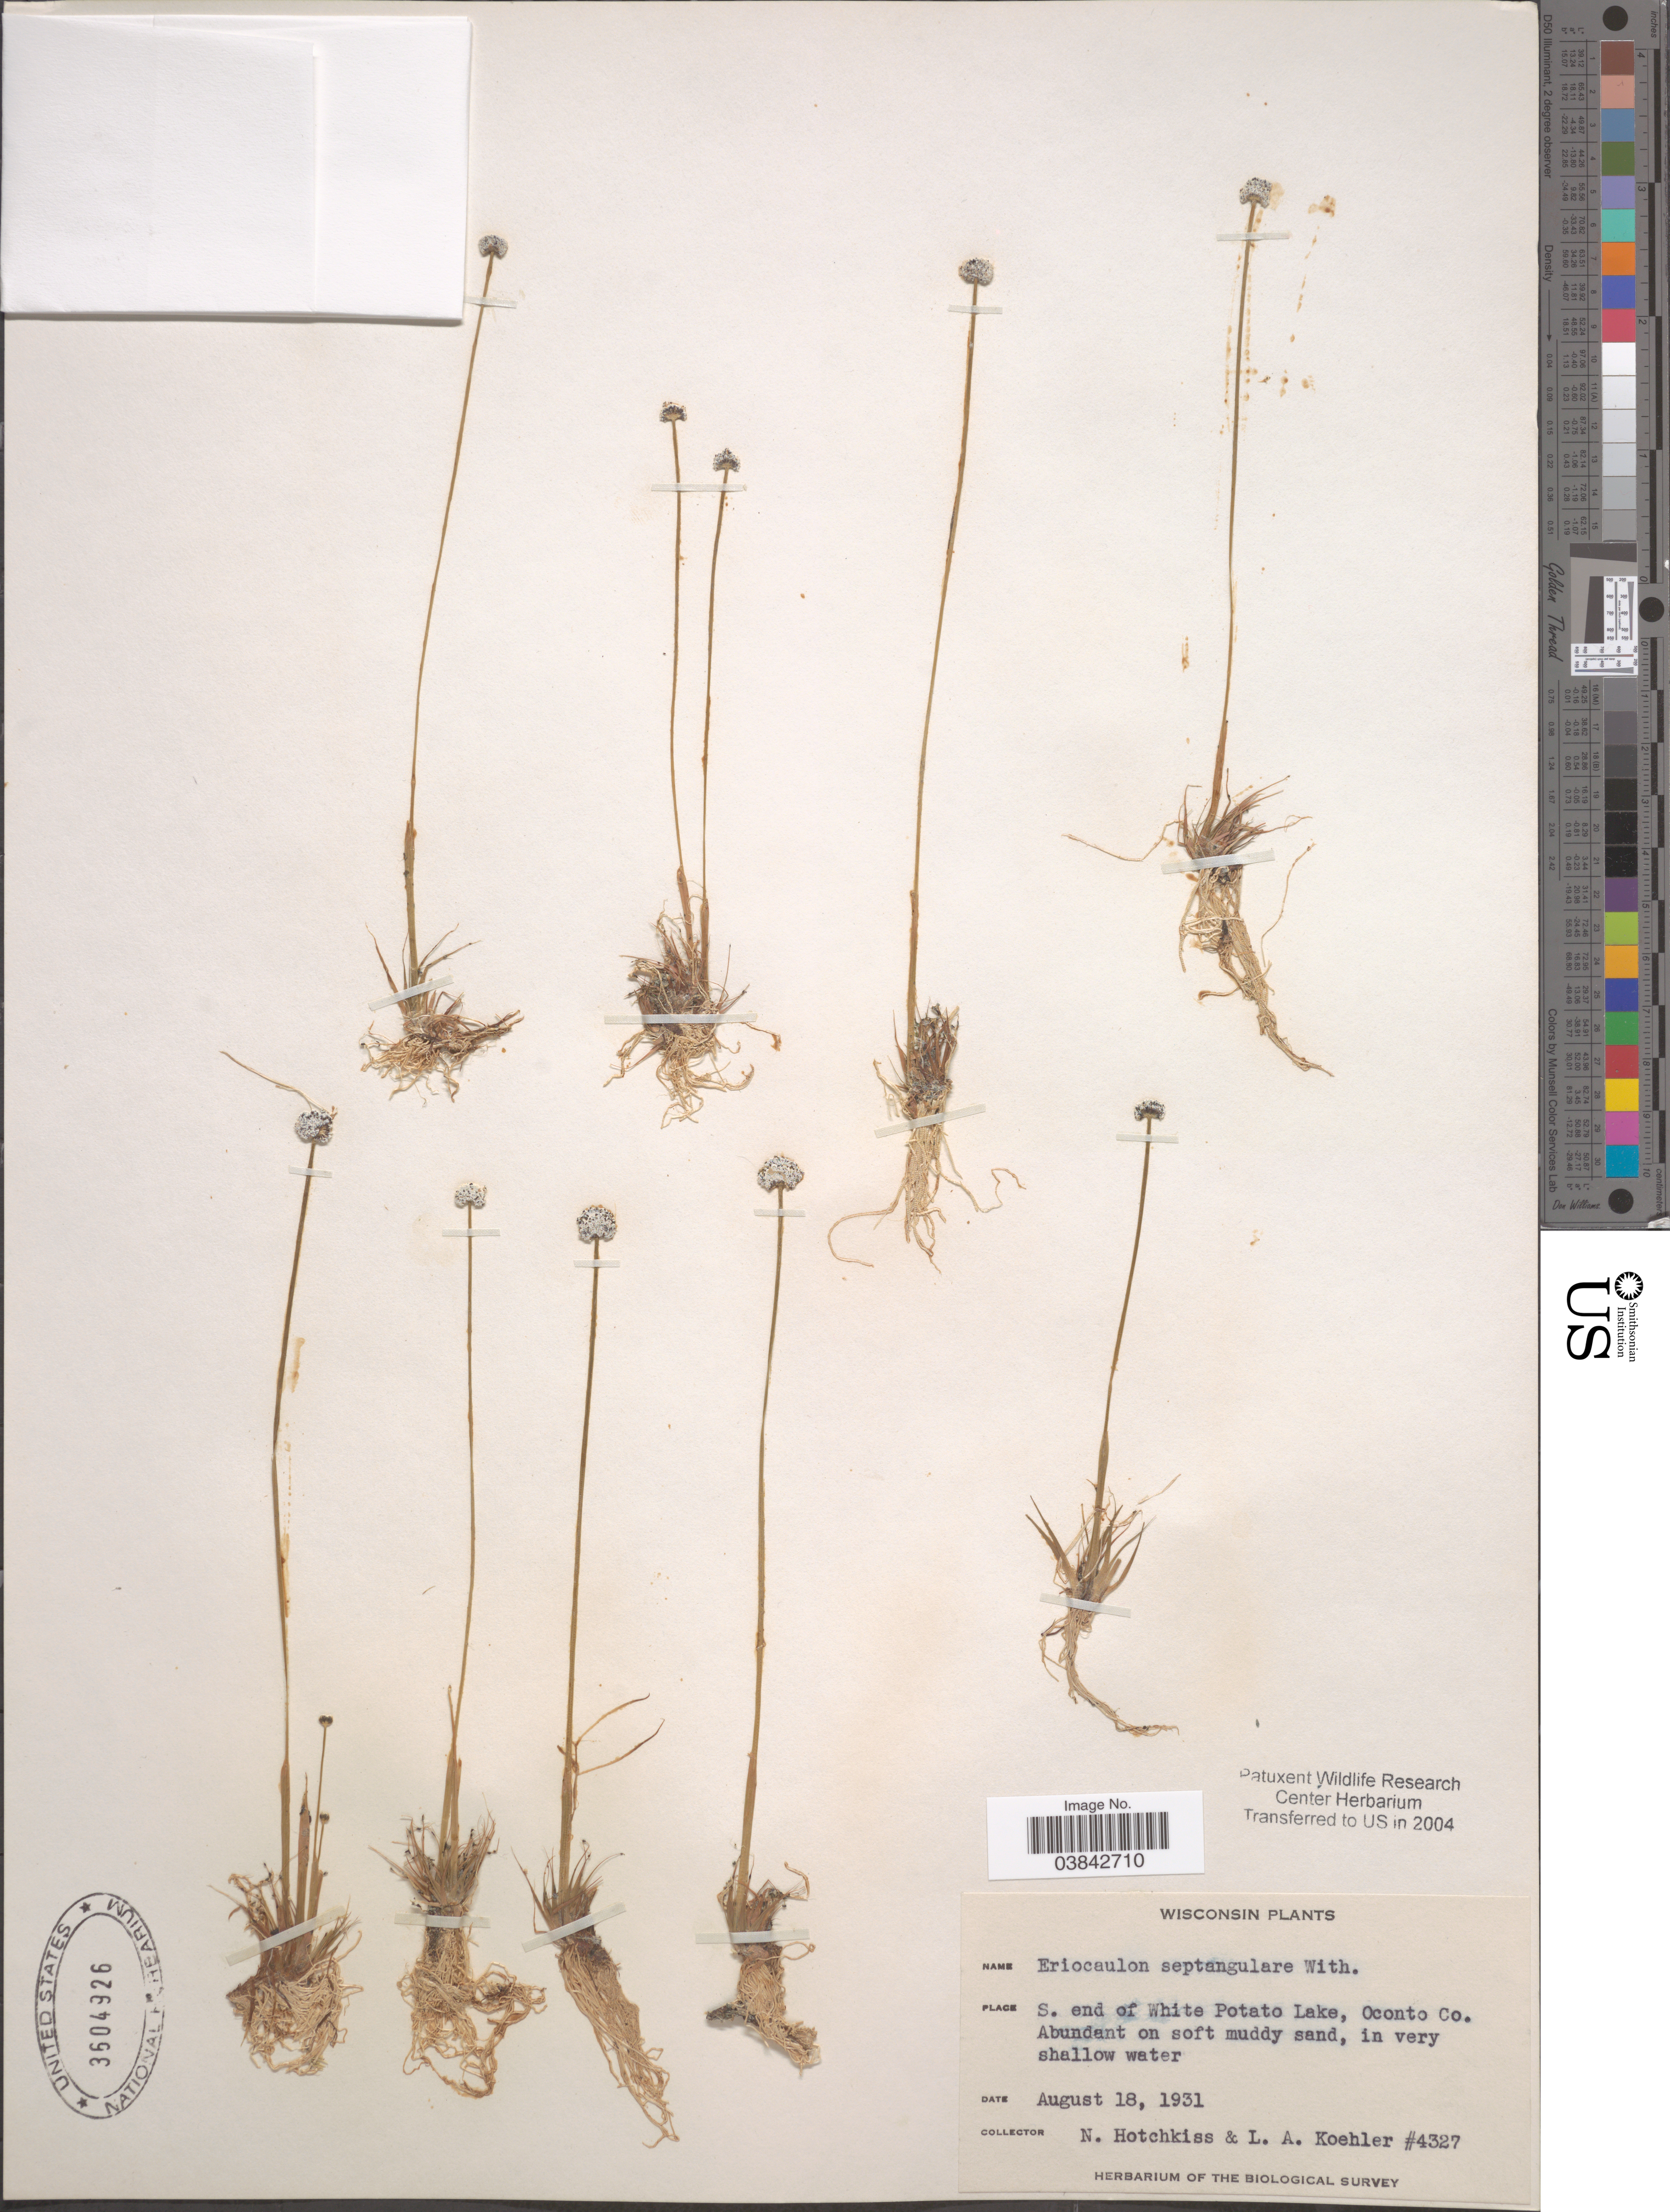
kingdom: Plantae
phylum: Tracheophyta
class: Liliopsida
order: Poales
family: Eriocaulaceae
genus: Eriocaulon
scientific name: Eriocaulon aquaticum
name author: (Hill) Druce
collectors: N. Hotchkiss & L. Koehler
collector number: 4327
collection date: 1931-08-18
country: United States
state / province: Wisconsin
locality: S. end of White Potato Lake, Oconto Co.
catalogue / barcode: US 3604926